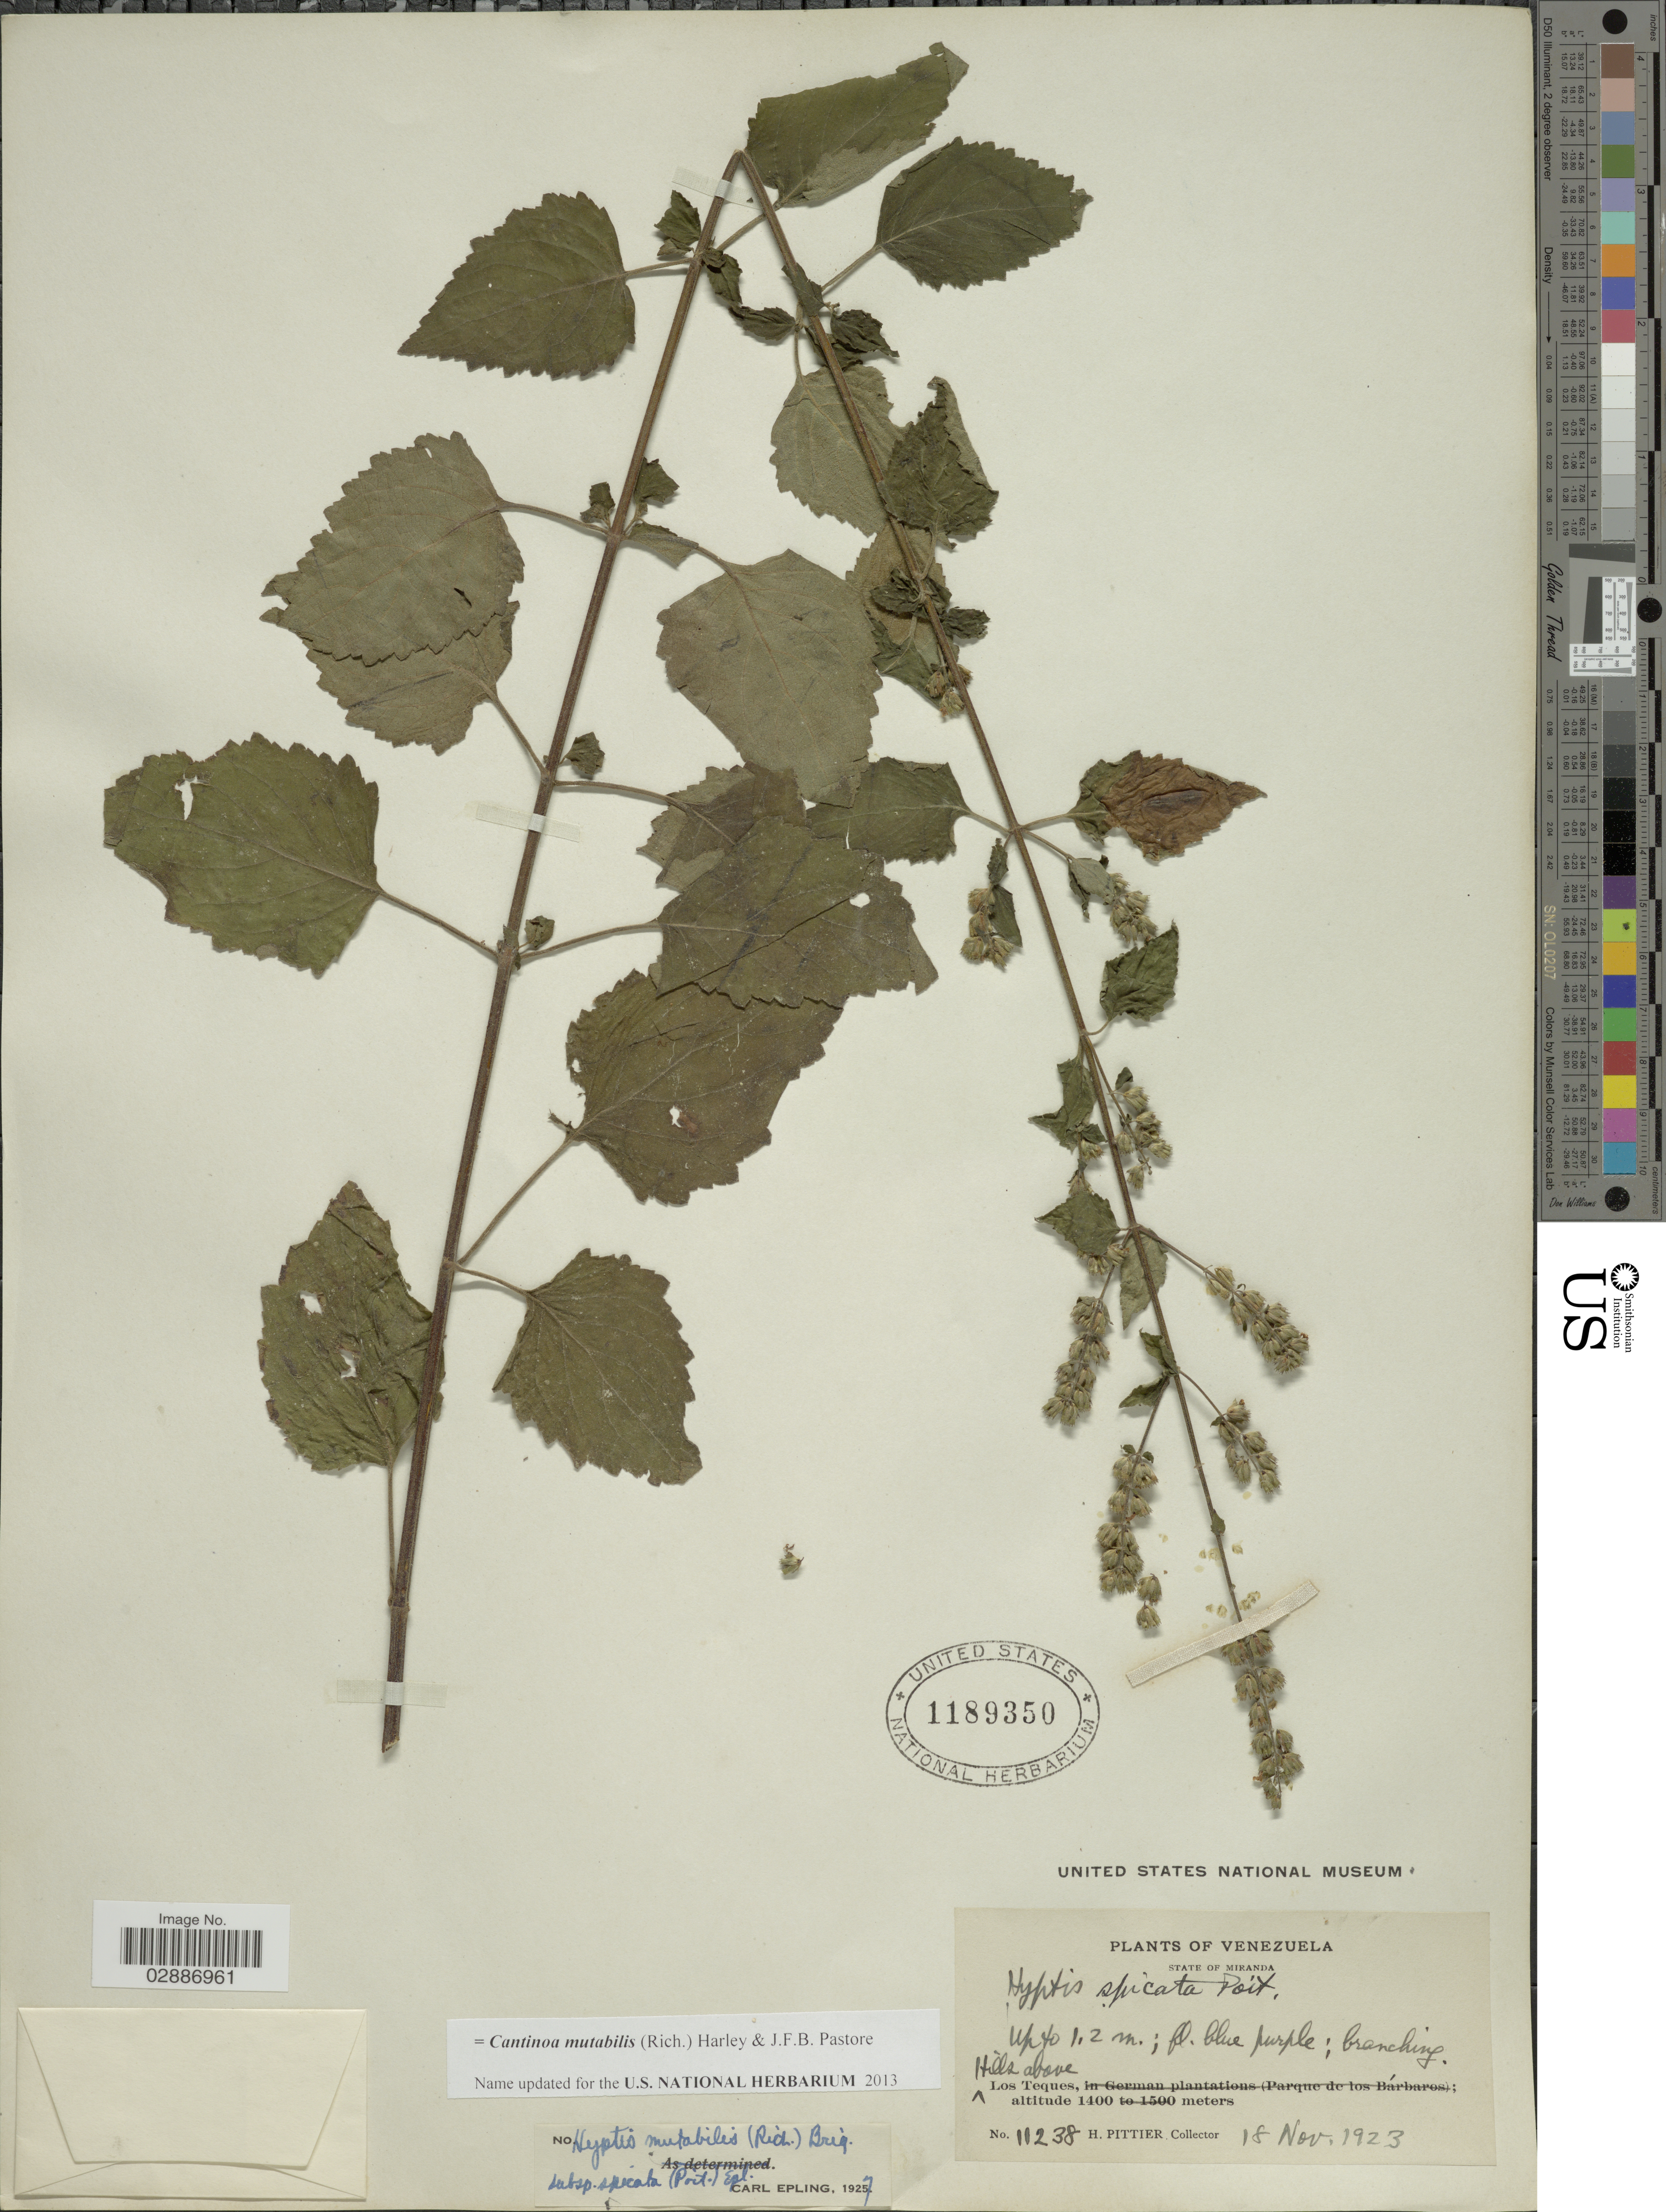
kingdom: Plantae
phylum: Tracheophyta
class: Magnoliopsida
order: Lamiales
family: Lamiaceae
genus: Cantinoa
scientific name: Cantinoa mutabilis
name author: (Epling) Harley & J.F.B. Pastore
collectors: H. F. Pittier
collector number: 11238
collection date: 1923-11-18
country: Venezuela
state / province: Miranda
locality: Hills above Los Teques.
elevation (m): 1400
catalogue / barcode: US 1189350